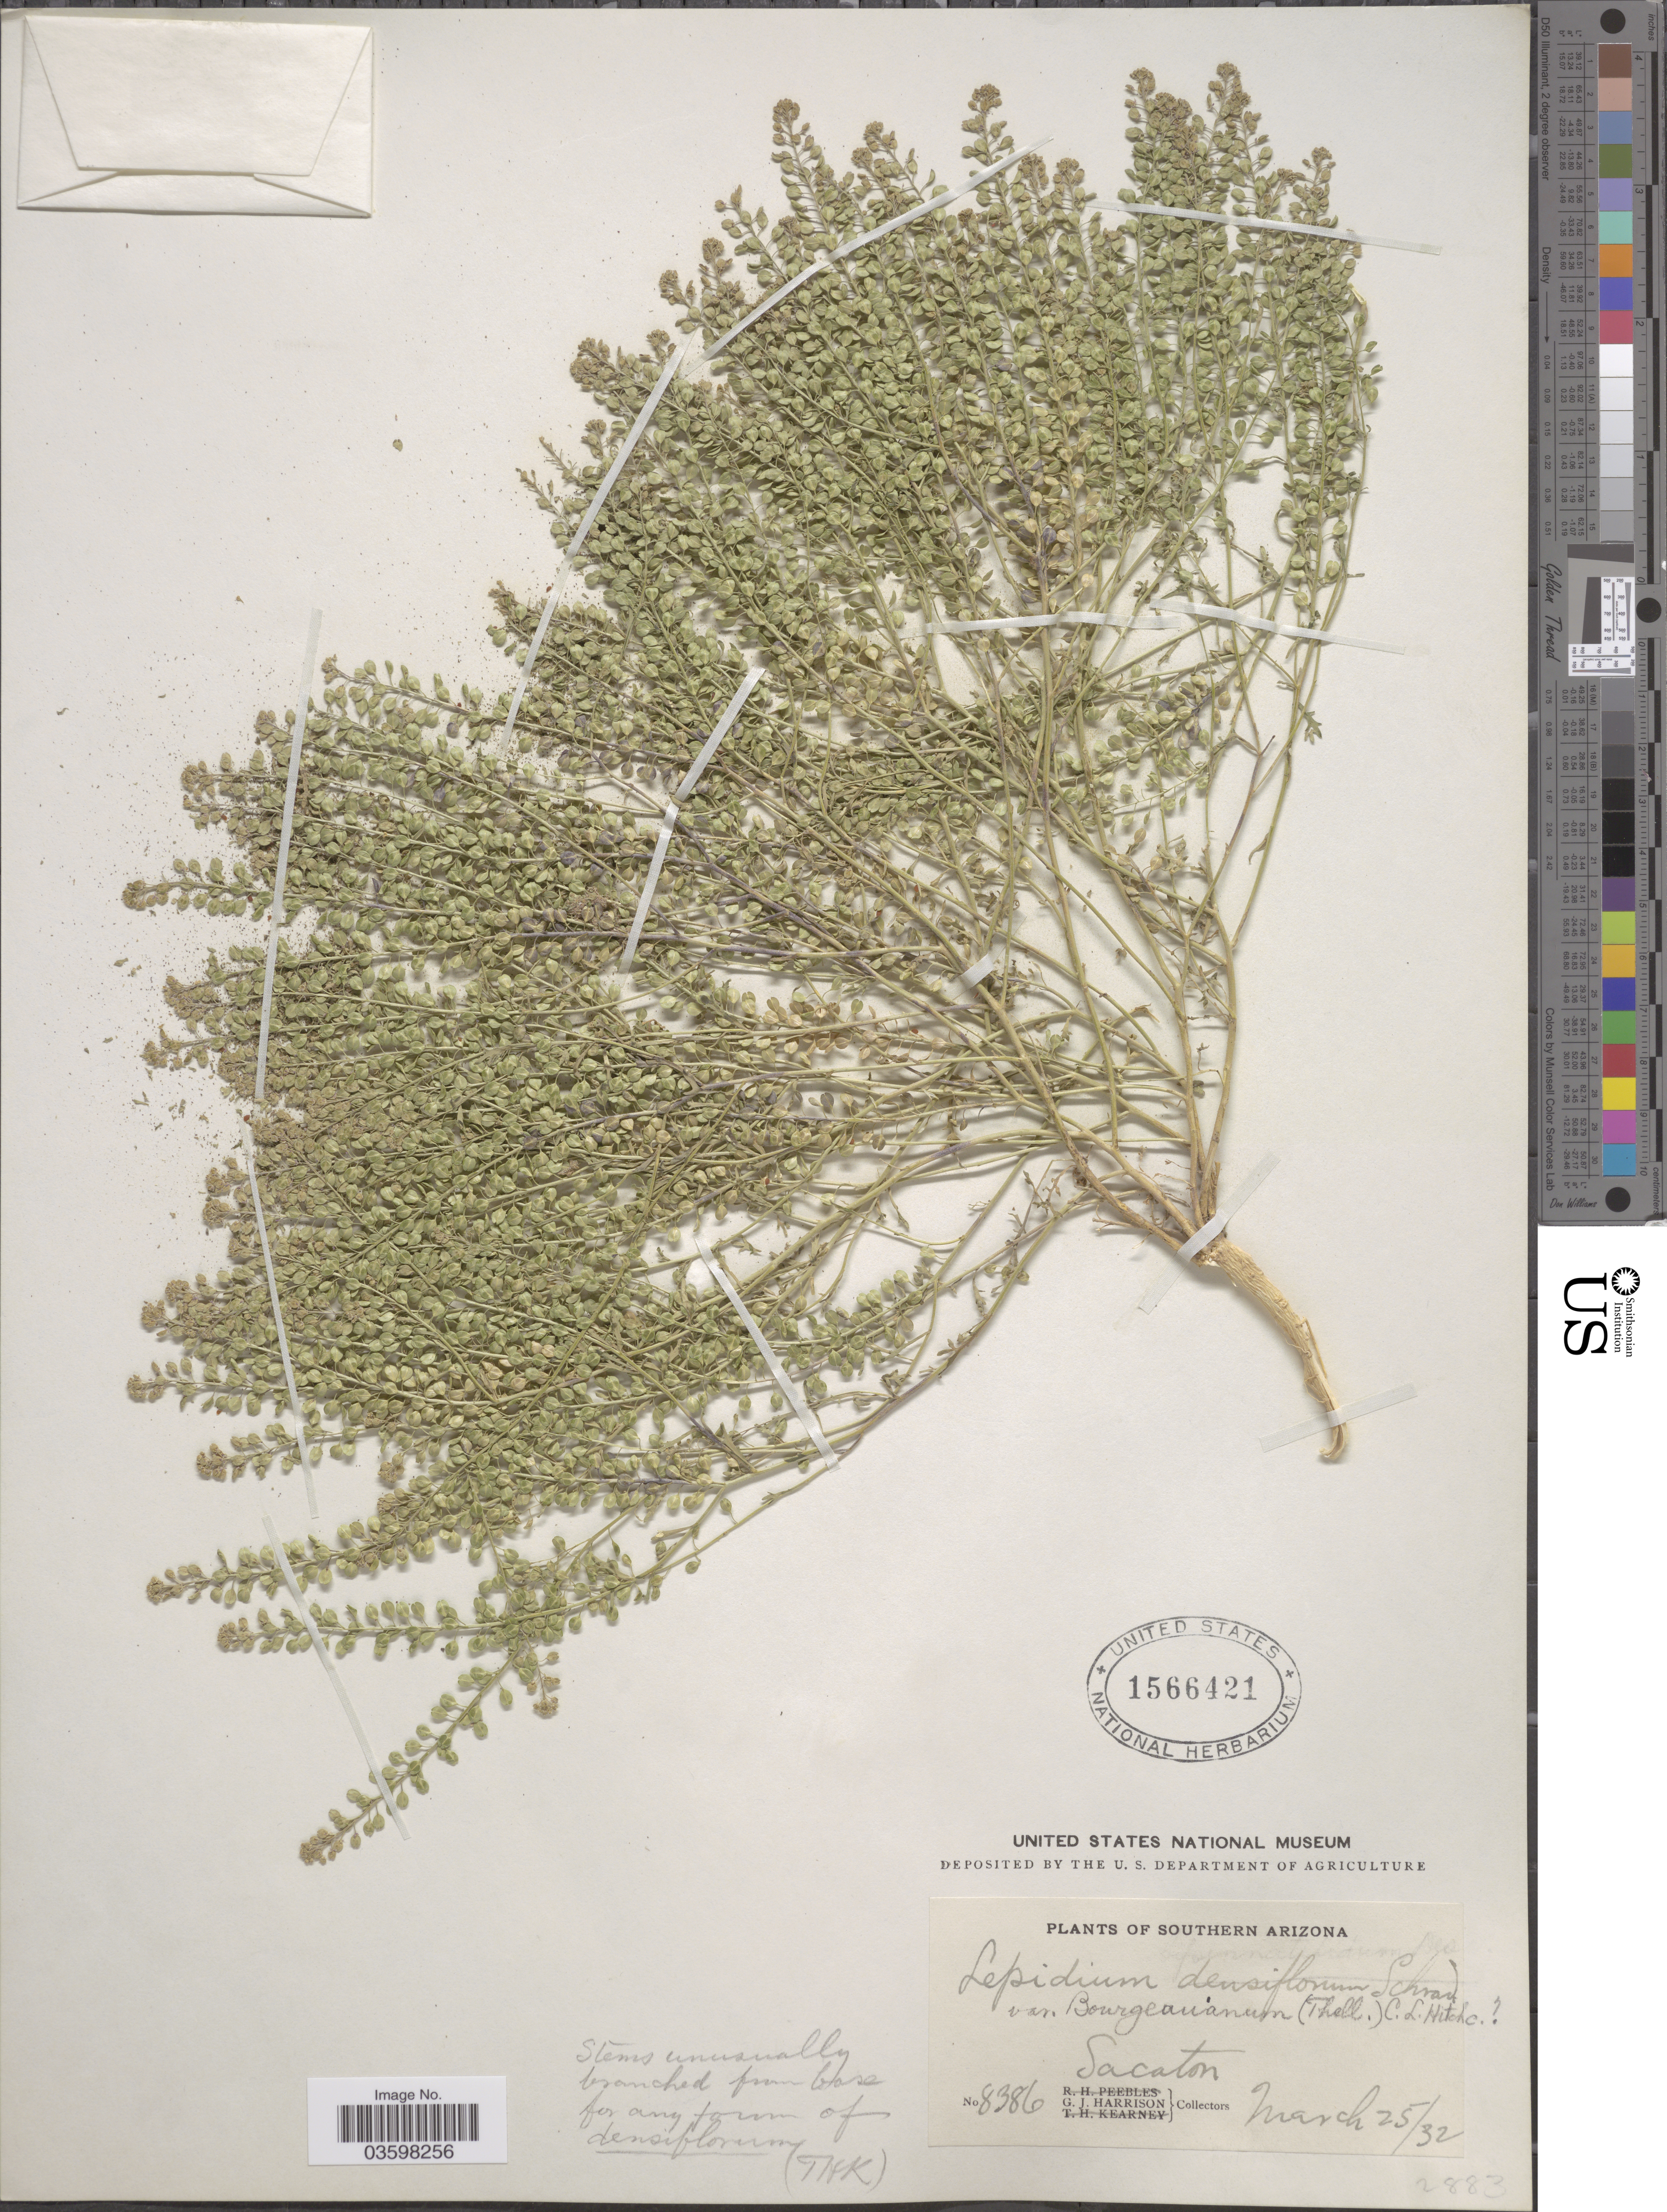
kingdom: Plantae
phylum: Tracheophyta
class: Magnoliopsida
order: Brassicales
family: Brassicaceae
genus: Lepidium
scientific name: Lepidium densiflorum var. bourgeauanum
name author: (Thell.) C.L. Hitchc.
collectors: G. J. Harrison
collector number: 8386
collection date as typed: Transcribed d/m/y: 25/3/32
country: United States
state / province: Arizona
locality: Southern Arizona. Sacaton.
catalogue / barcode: US 1566421